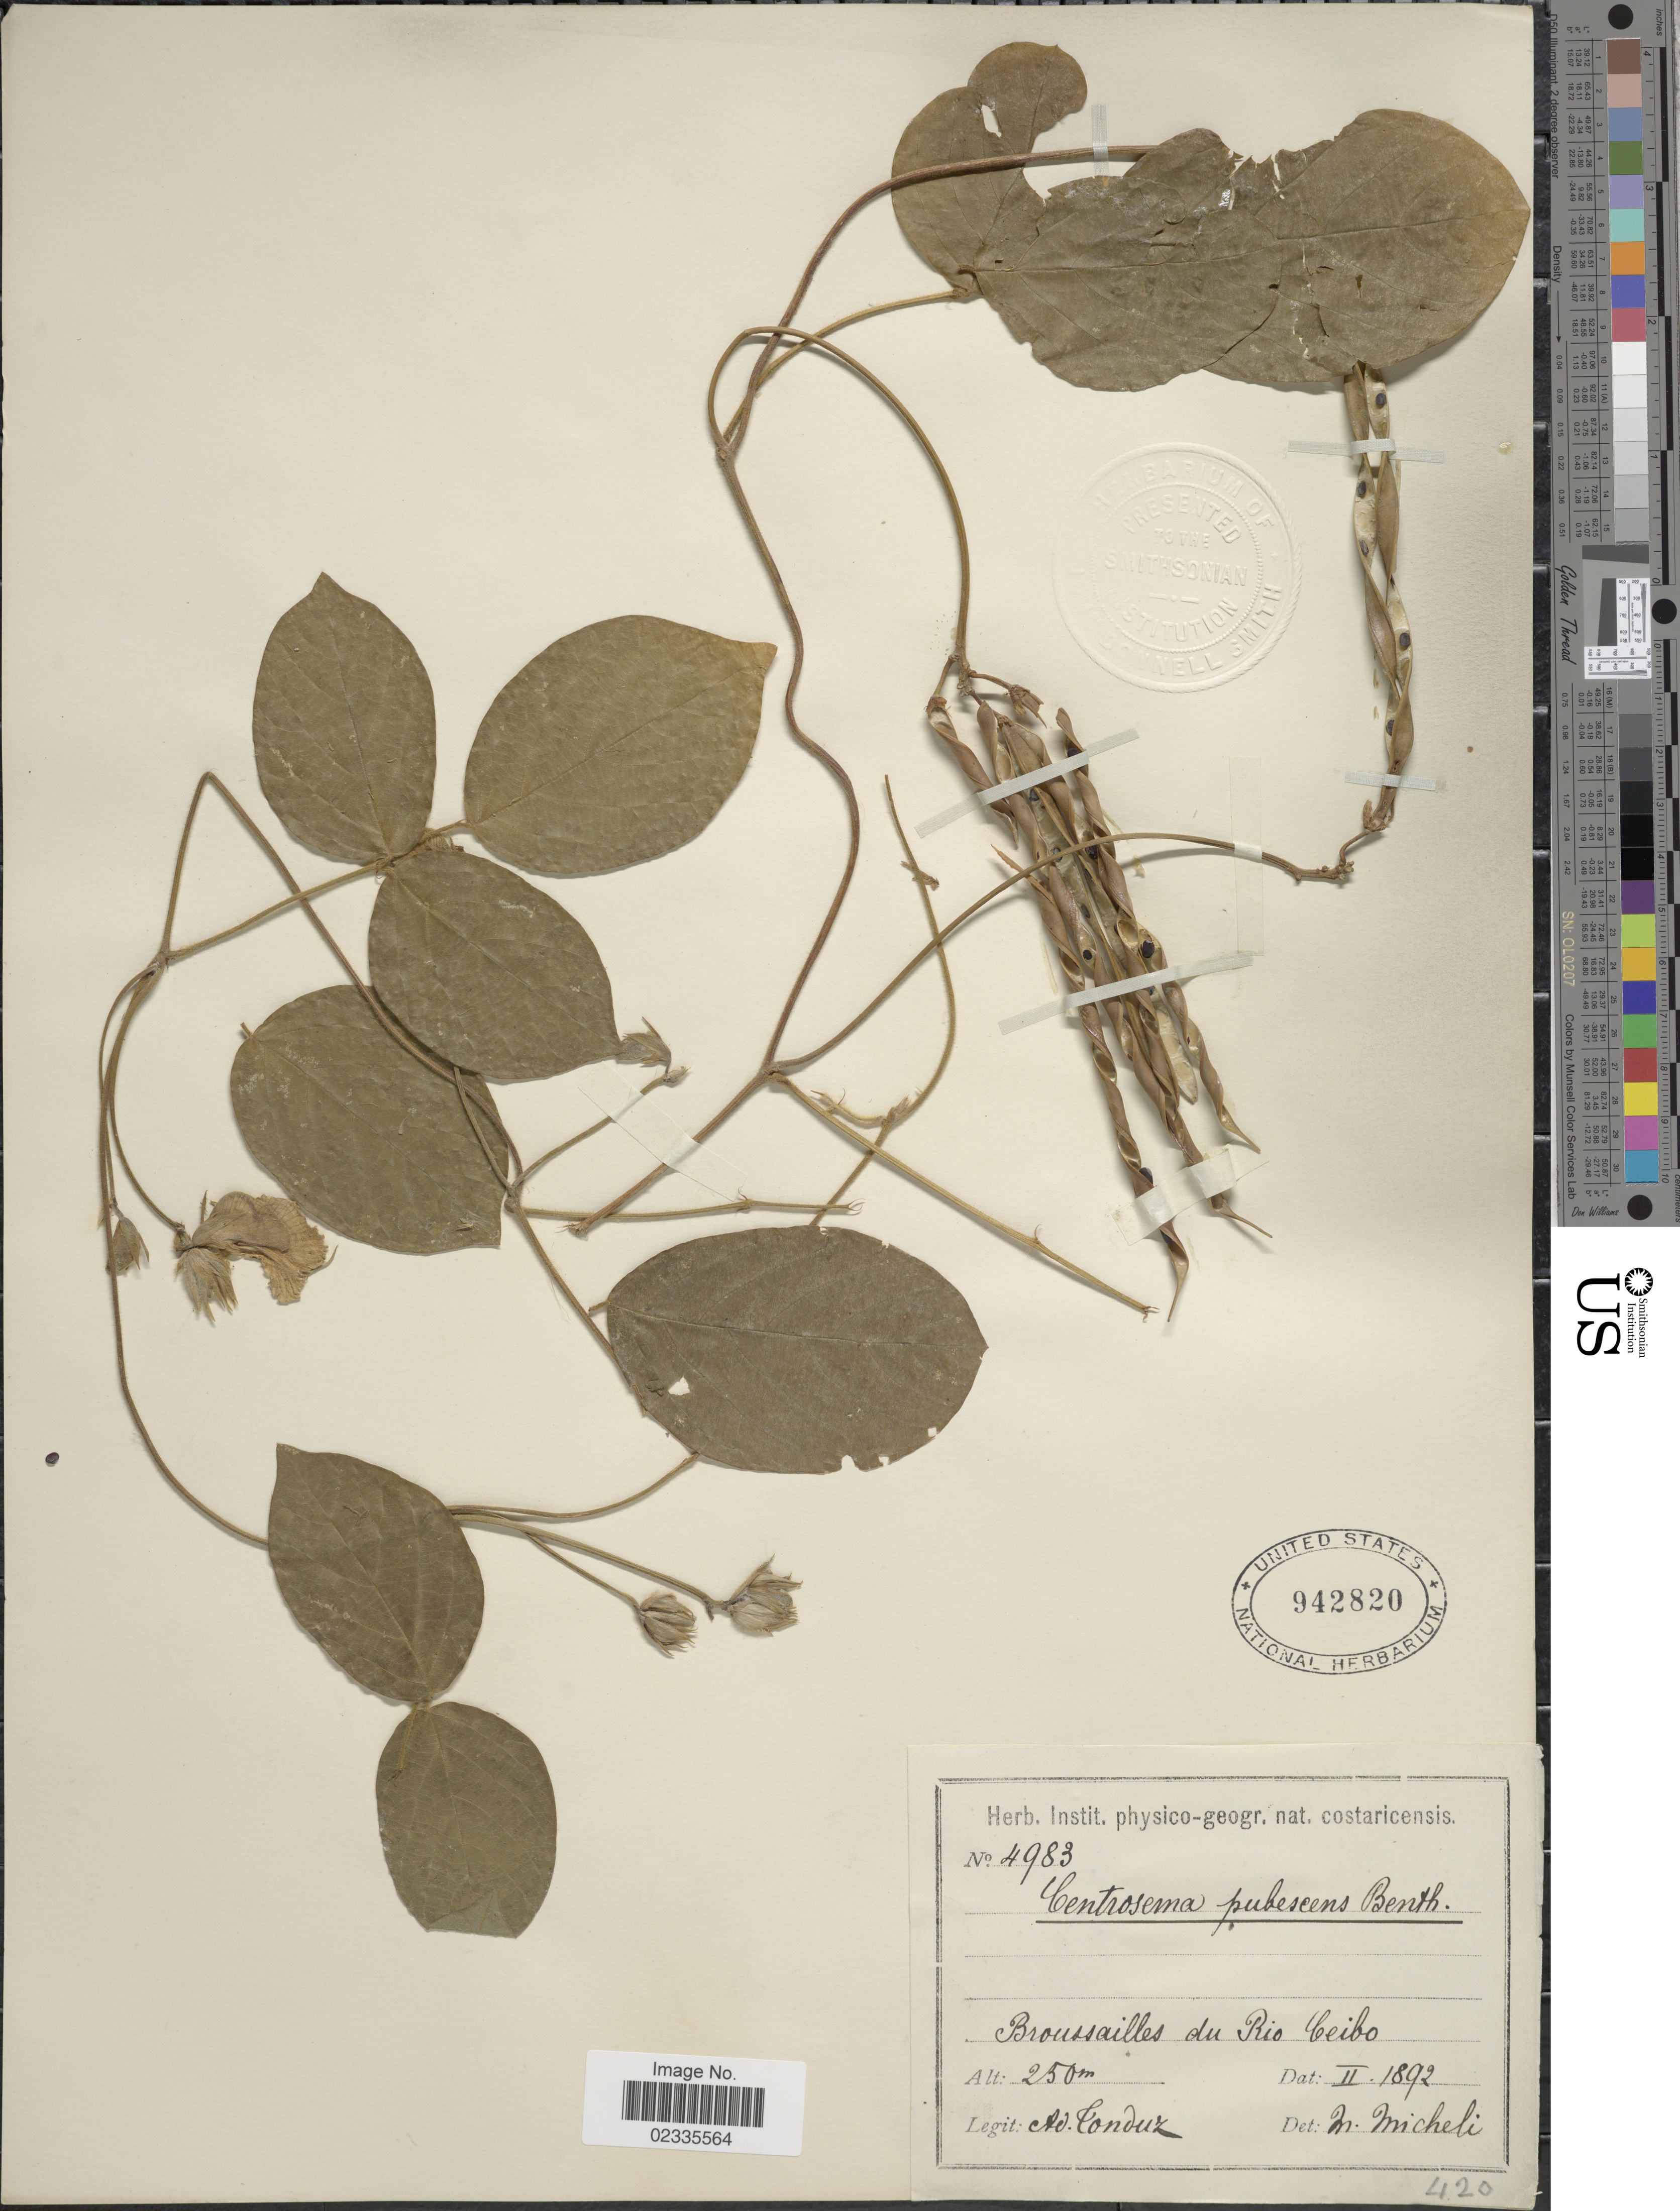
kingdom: Plantae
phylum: Tracheophyta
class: Magnoliopsida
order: Fabales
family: Fabaceae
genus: Centrosema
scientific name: Centrosema pubescens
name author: Benth.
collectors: A. Tonduz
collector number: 4983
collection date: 1892-02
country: Costa Rica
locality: Broussailles du Rio Ceibo.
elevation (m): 250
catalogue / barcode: US 942820